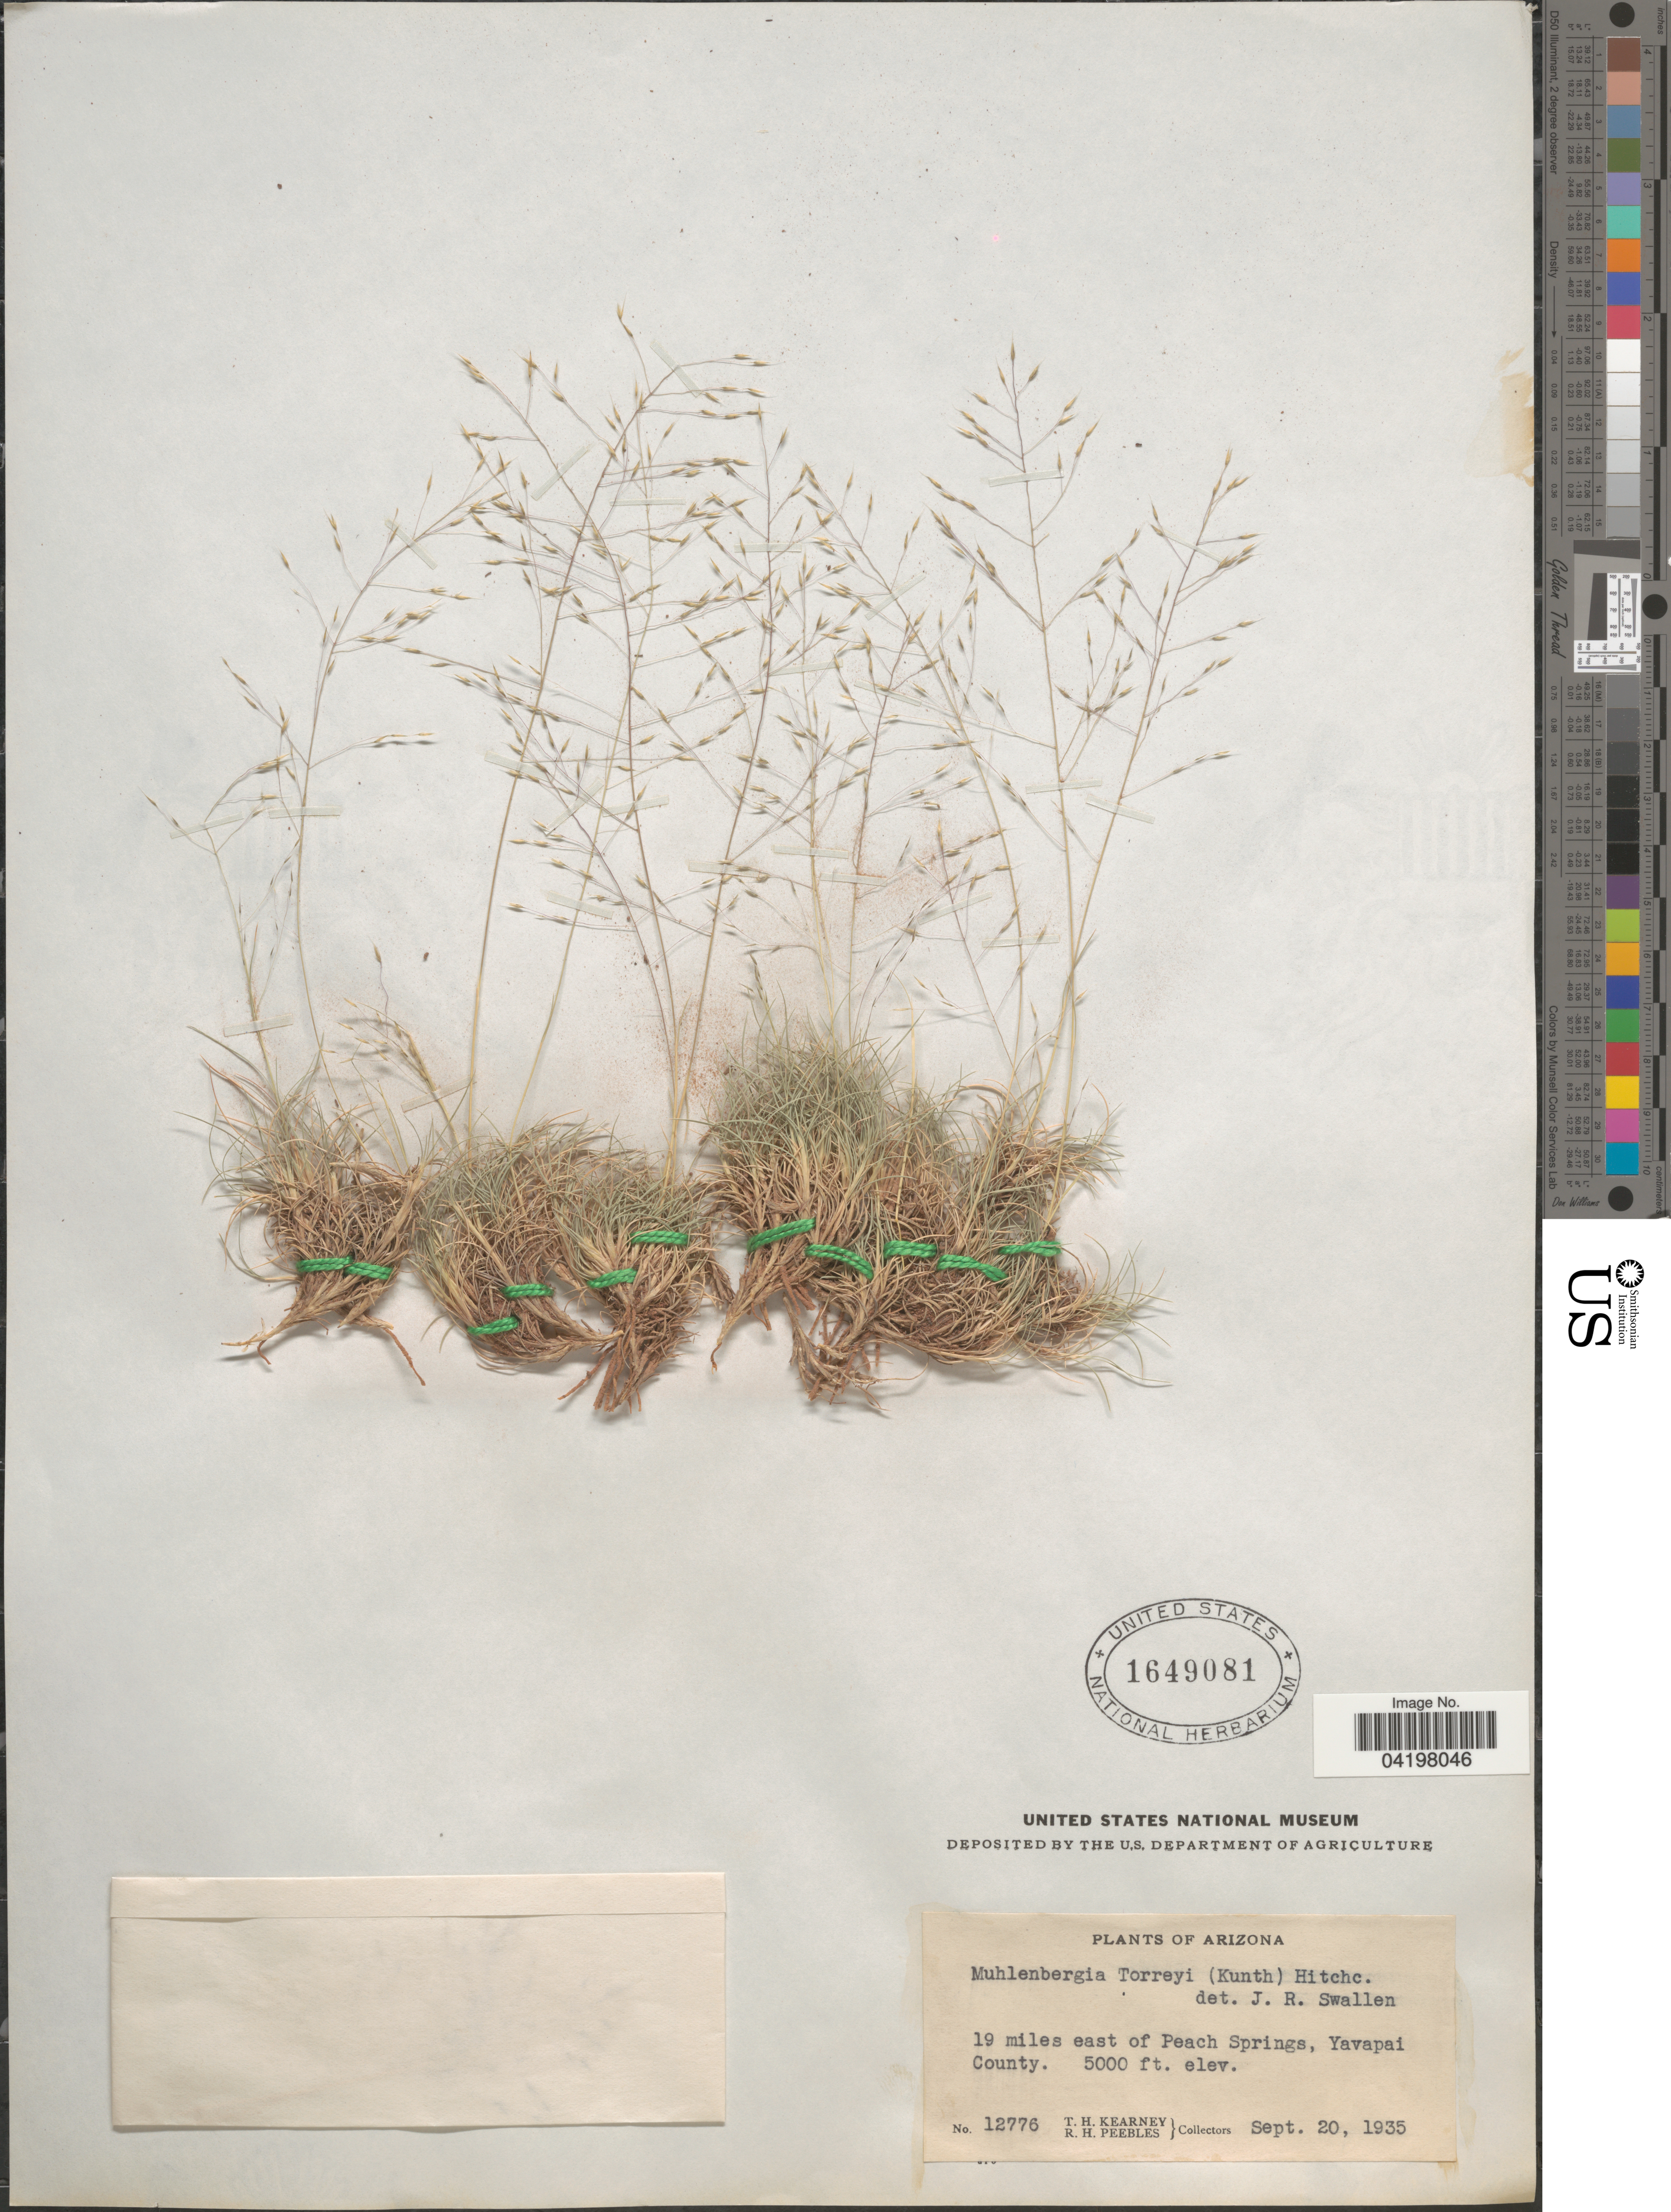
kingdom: Plantae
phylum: Tracheophyta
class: Liliopsida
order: Poales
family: Poaceae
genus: Muhlenbergia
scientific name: Muhlenbergia torreyi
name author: (Kunth) Hitchc. ex Bush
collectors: T. H. Kearney & R. H. Peebles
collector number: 12776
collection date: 1935-09-20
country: United States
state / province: Arizona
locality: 19 miles east of Peach Springs, Yavapai County.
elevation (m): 1524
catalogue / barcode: US 1649081